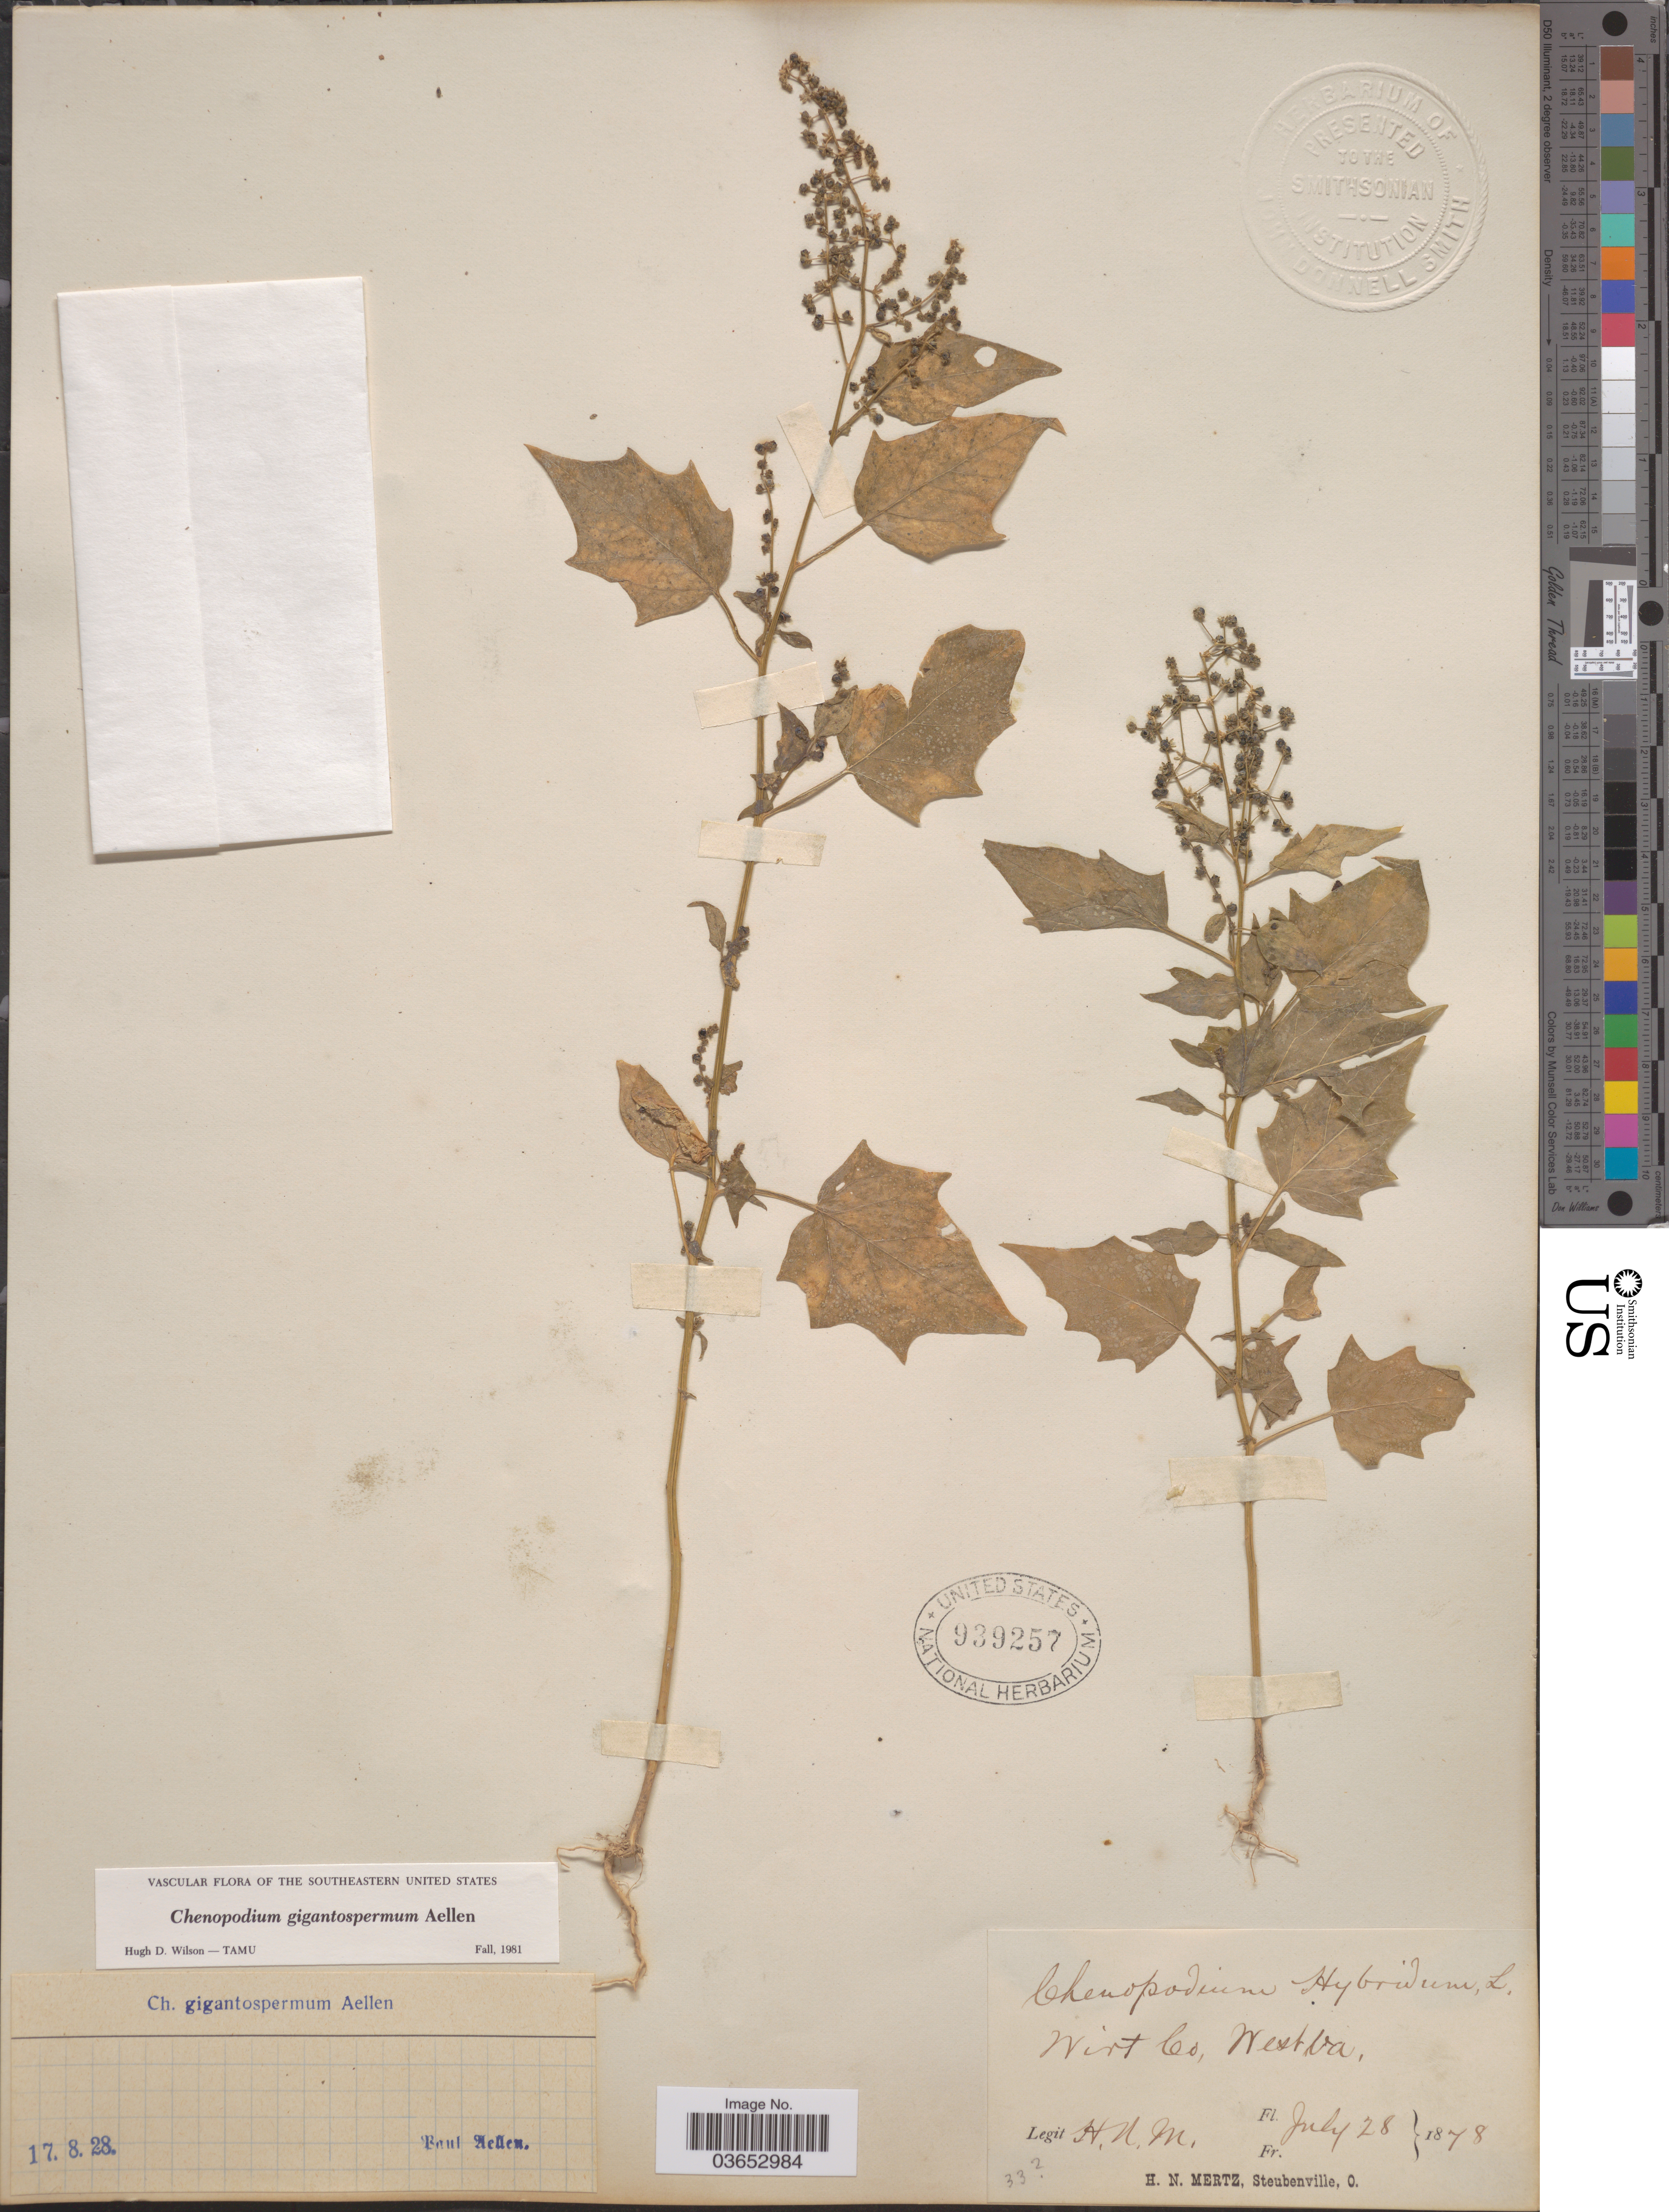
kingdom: Plantae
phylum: Tracheophyta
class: Magnoliopsida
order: Caryophyllales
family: Amaranthaceae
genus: Chenopodium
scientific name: Chenopodium gigantospermum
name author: Aellen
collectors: H. Mertz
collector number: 33?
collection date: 1878-07-28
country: United States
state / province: West Virginia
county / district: Wirt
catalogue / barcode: US 939257